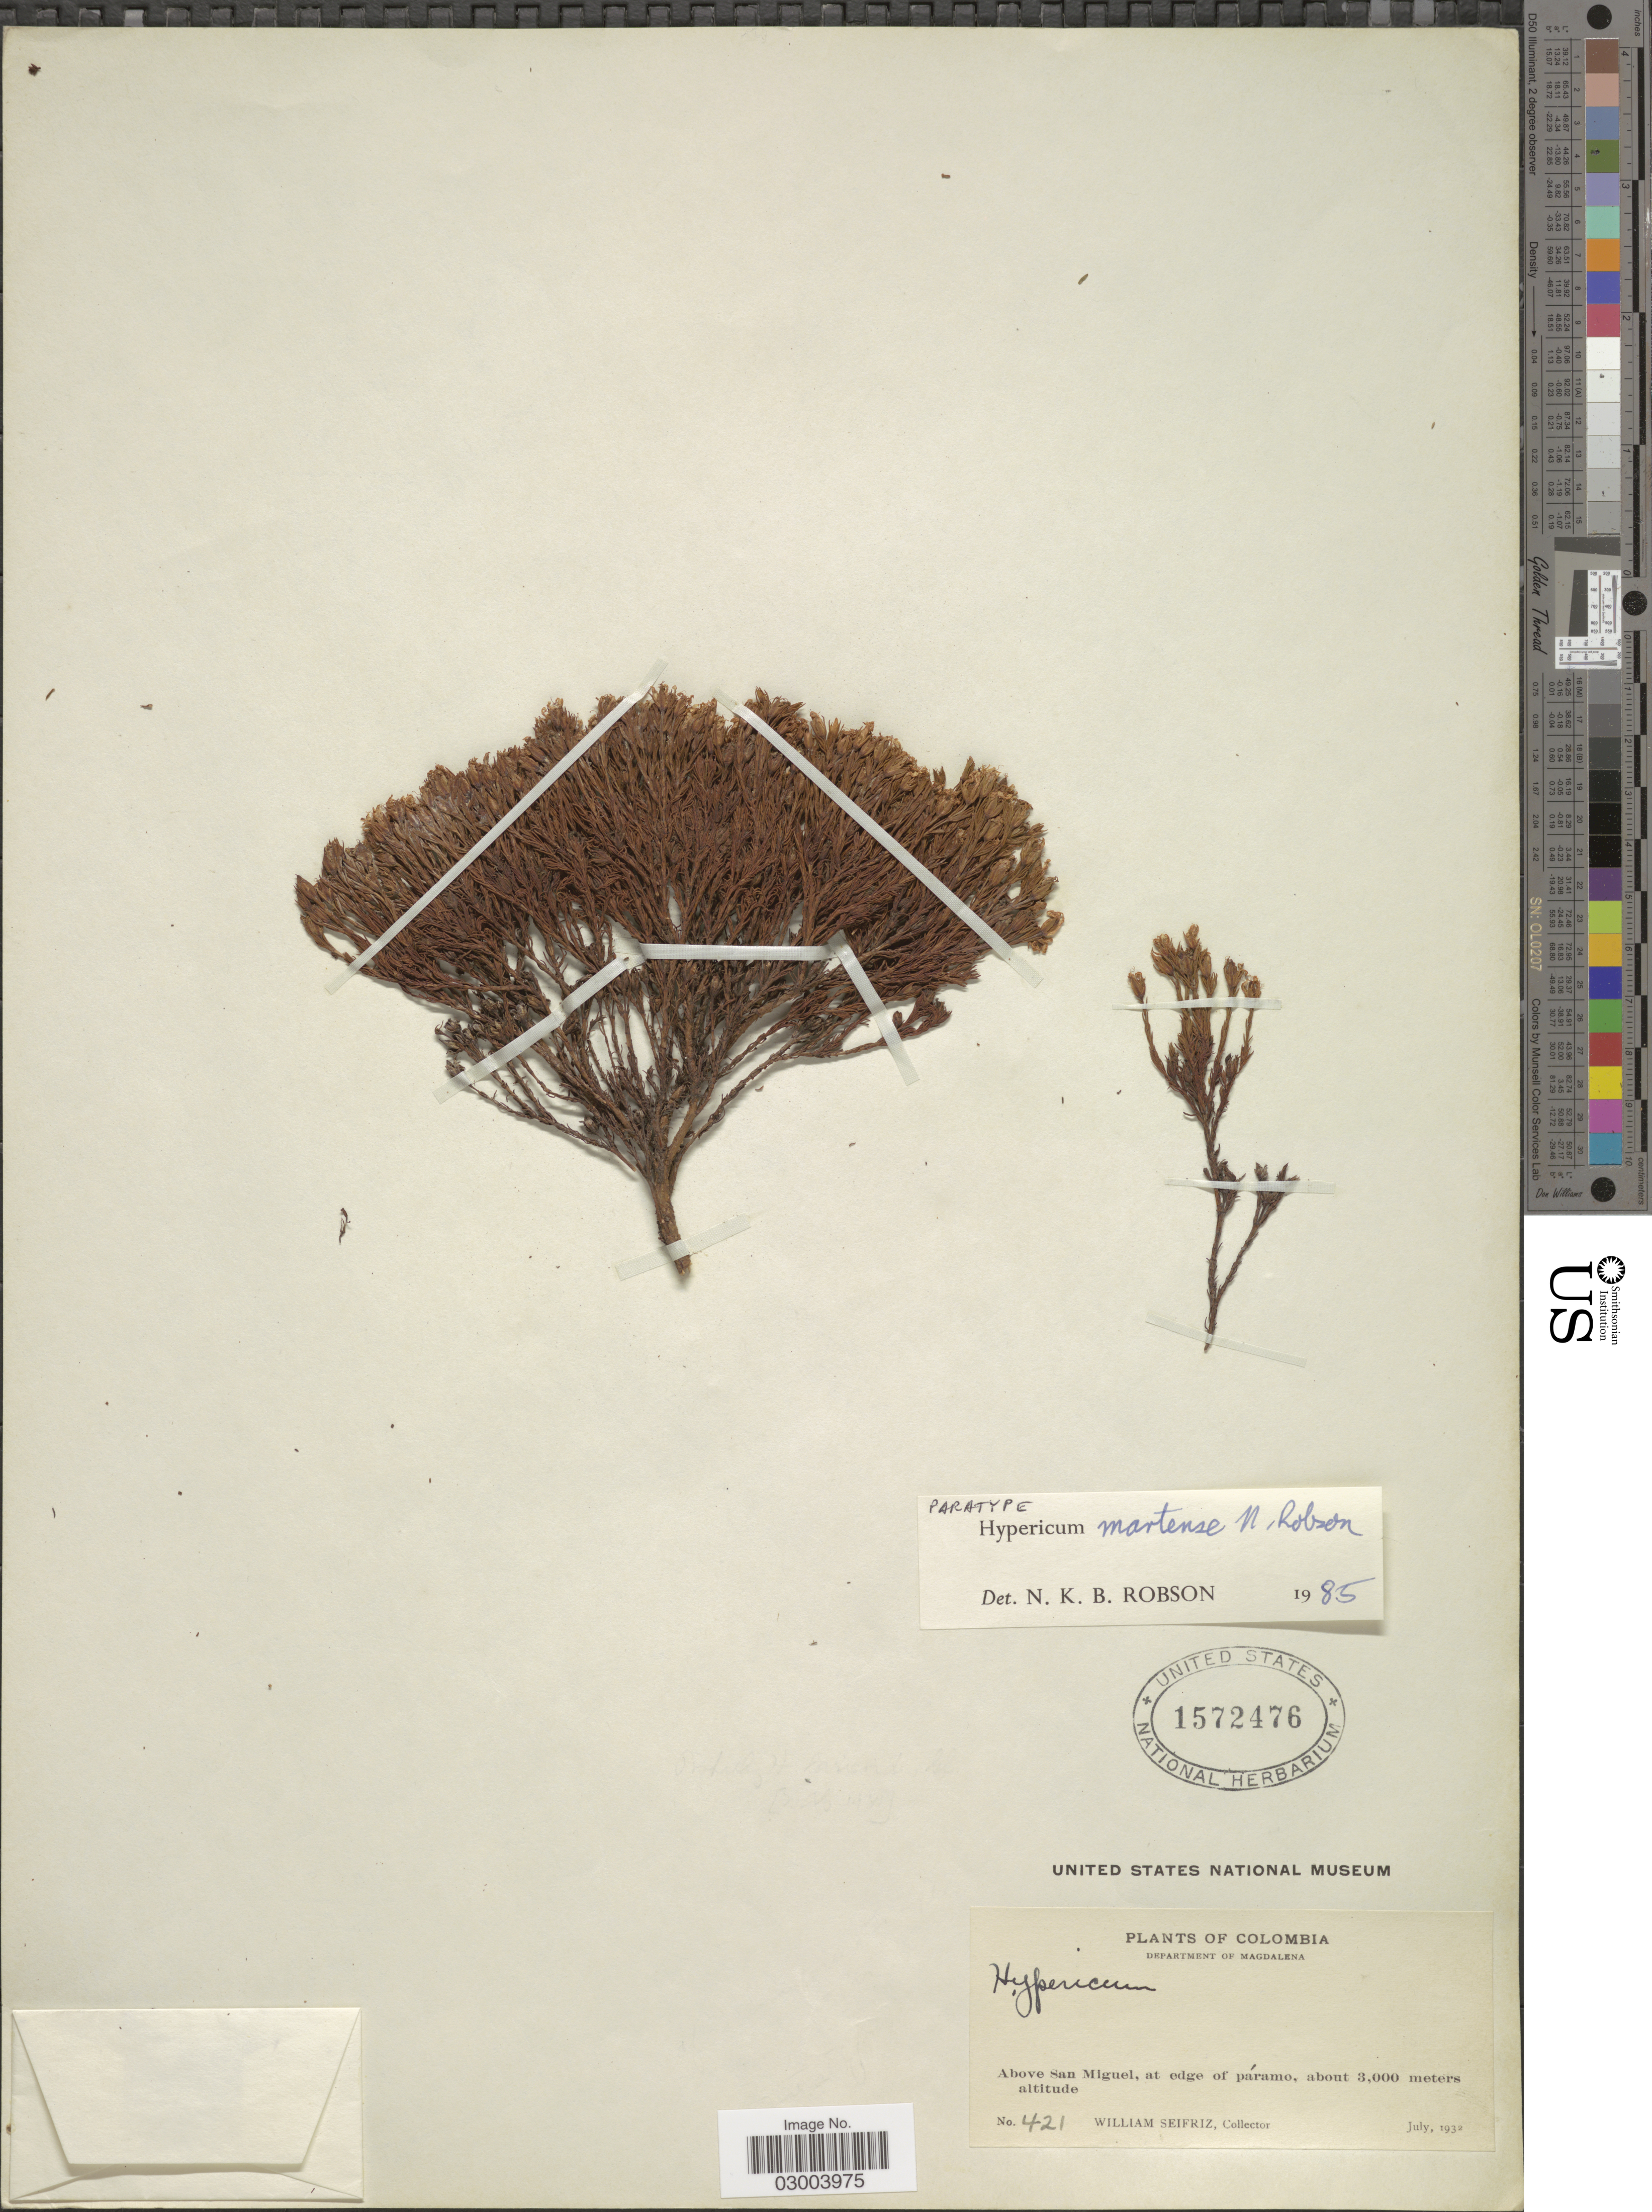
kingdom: Plantae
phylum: Tracheophyta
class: Magnoliopsida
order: Malpighiales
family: Hypericaceae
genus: Hypericum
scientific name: Hypericum martense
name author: N. Robson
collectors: W. Seifriz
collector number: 421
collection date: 1932-07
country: Colombia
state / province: Magdalena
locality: Department of Magdalena, Above San Miguel, at edge of páramo.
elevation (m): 3000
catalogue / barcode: US 1572476